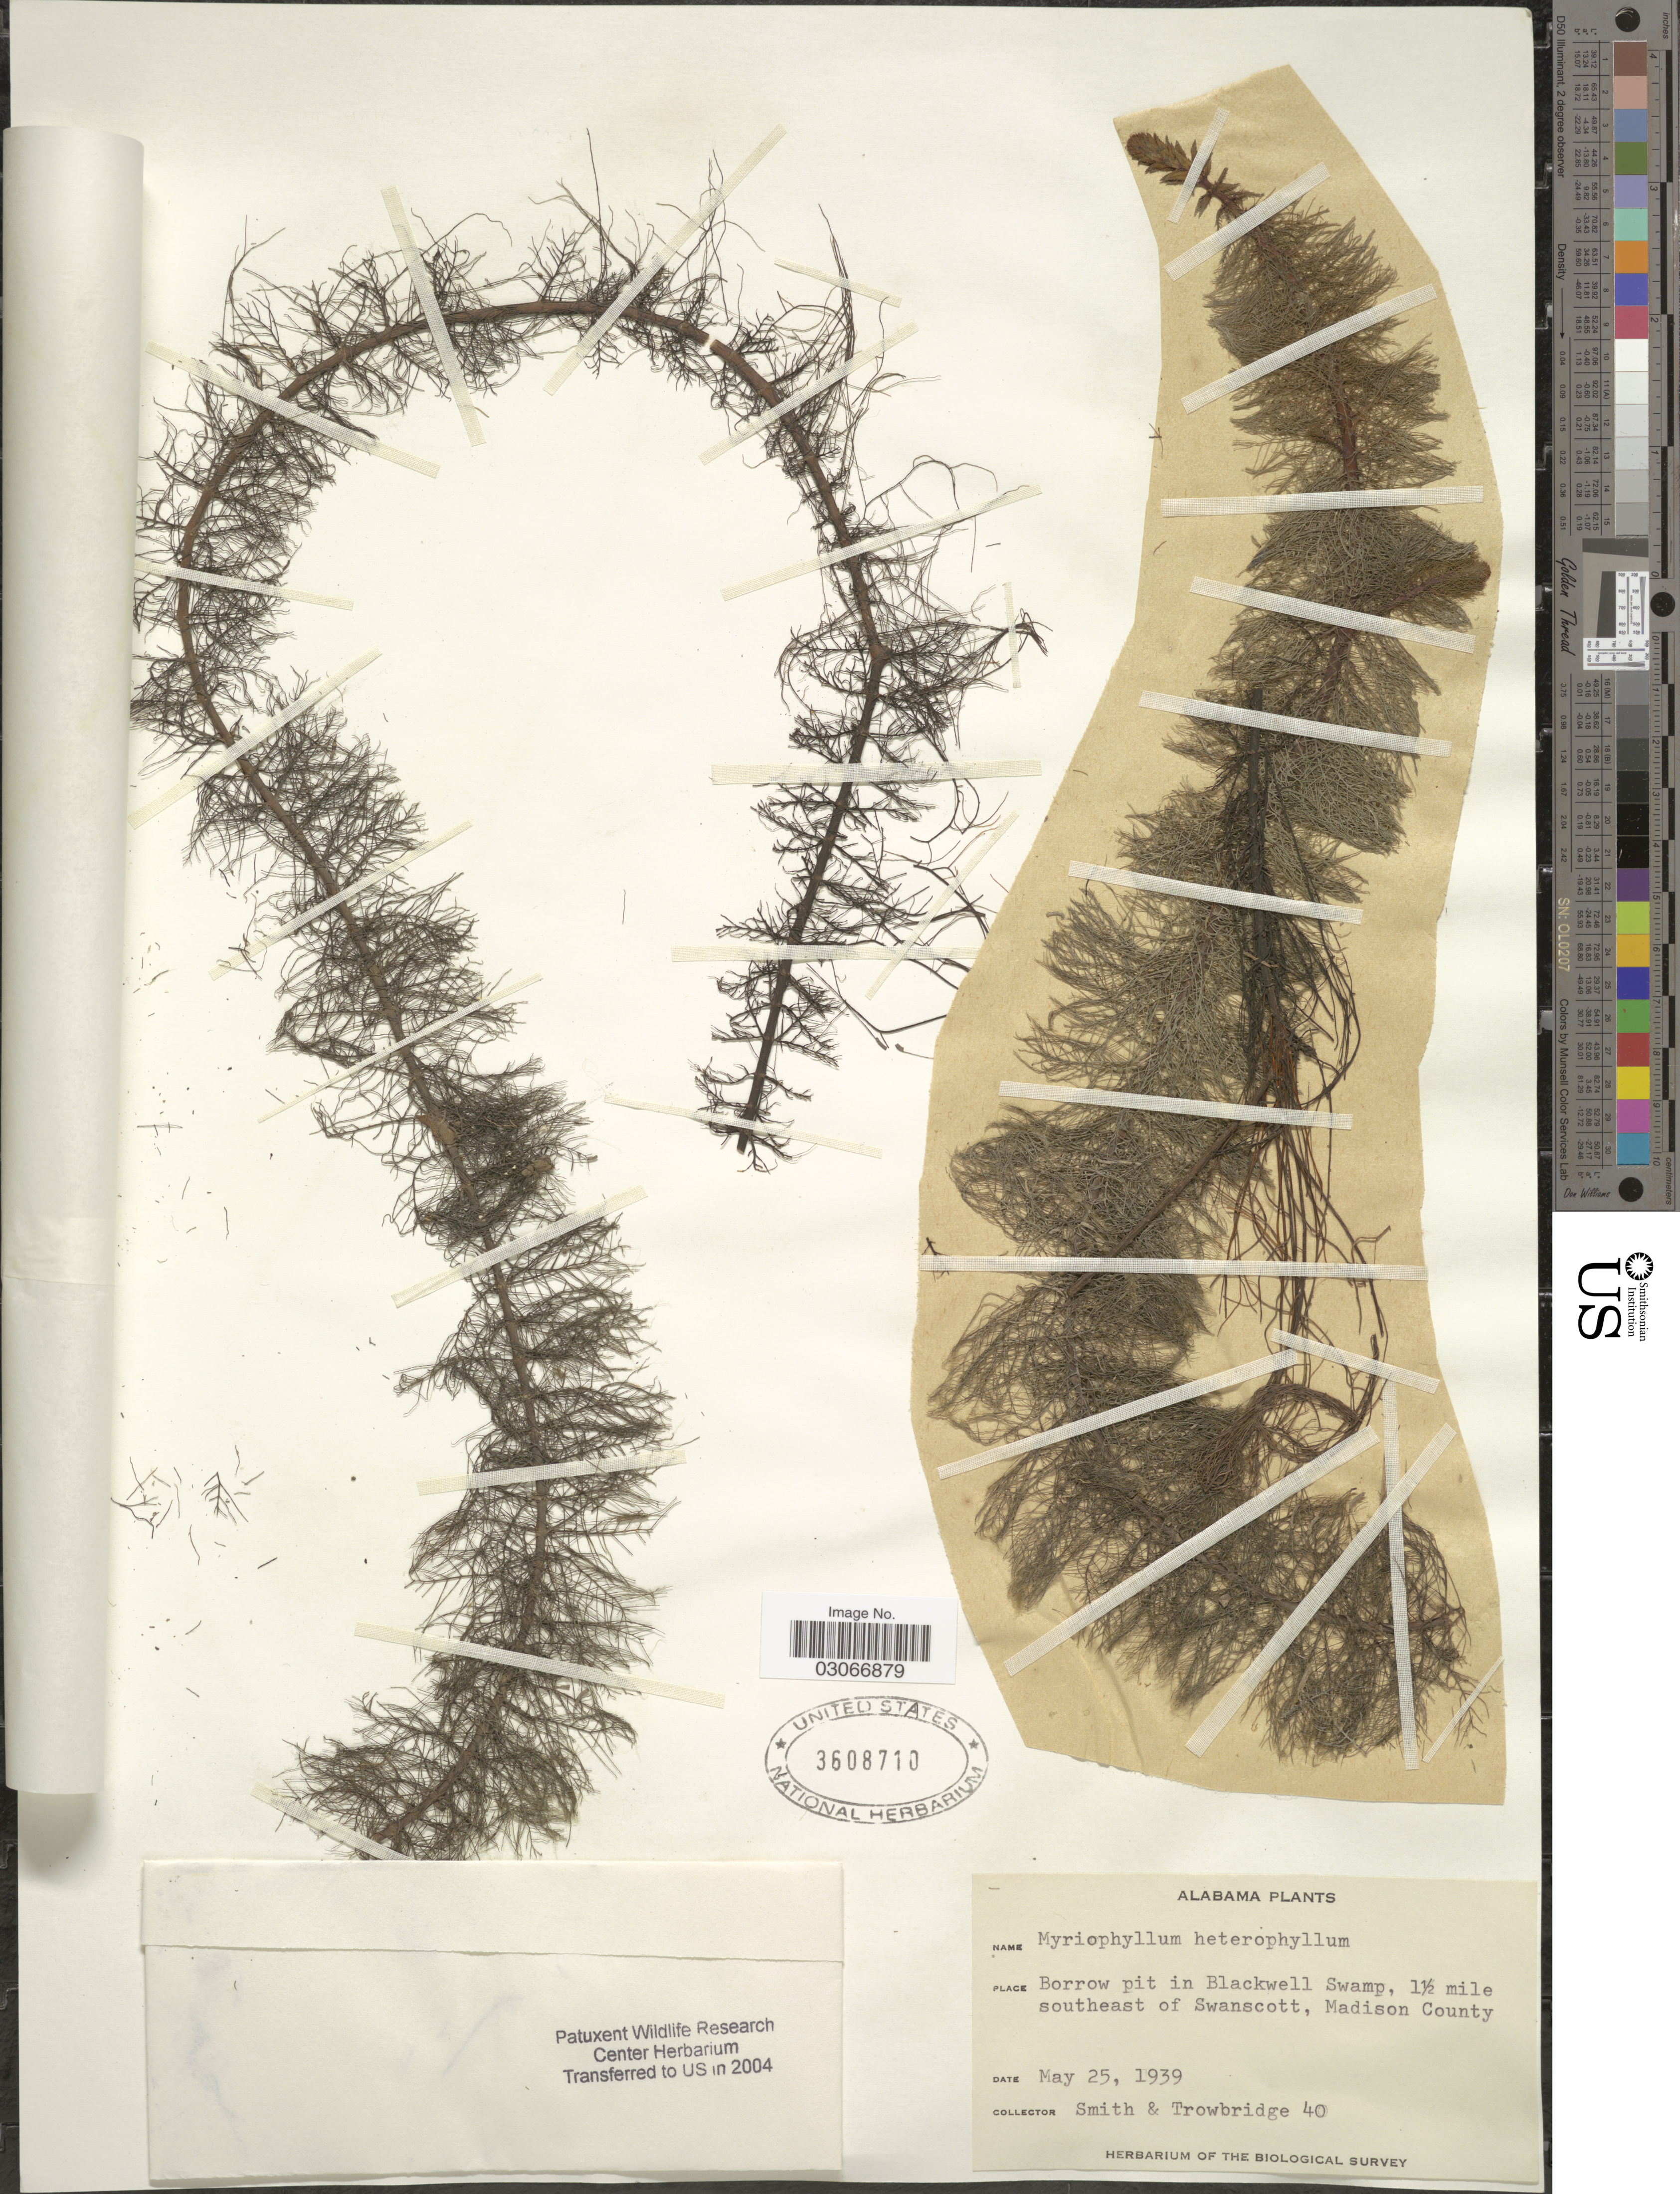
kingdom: Plantae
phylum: Tracheophyta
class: Magnoliopsida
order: Saxifragales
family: Haloragaceae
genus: Myriophyllum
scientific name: Myriophyllum heterophyllum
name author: Michx.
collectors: -- Smith & Trowbridge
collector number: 40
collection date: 1939-05-25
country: United States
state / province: Alabama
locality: Borrow pit in Blackwell Swamp, 1½ mile southeast of Swanscott, Madison County.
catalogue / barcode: US 3608710